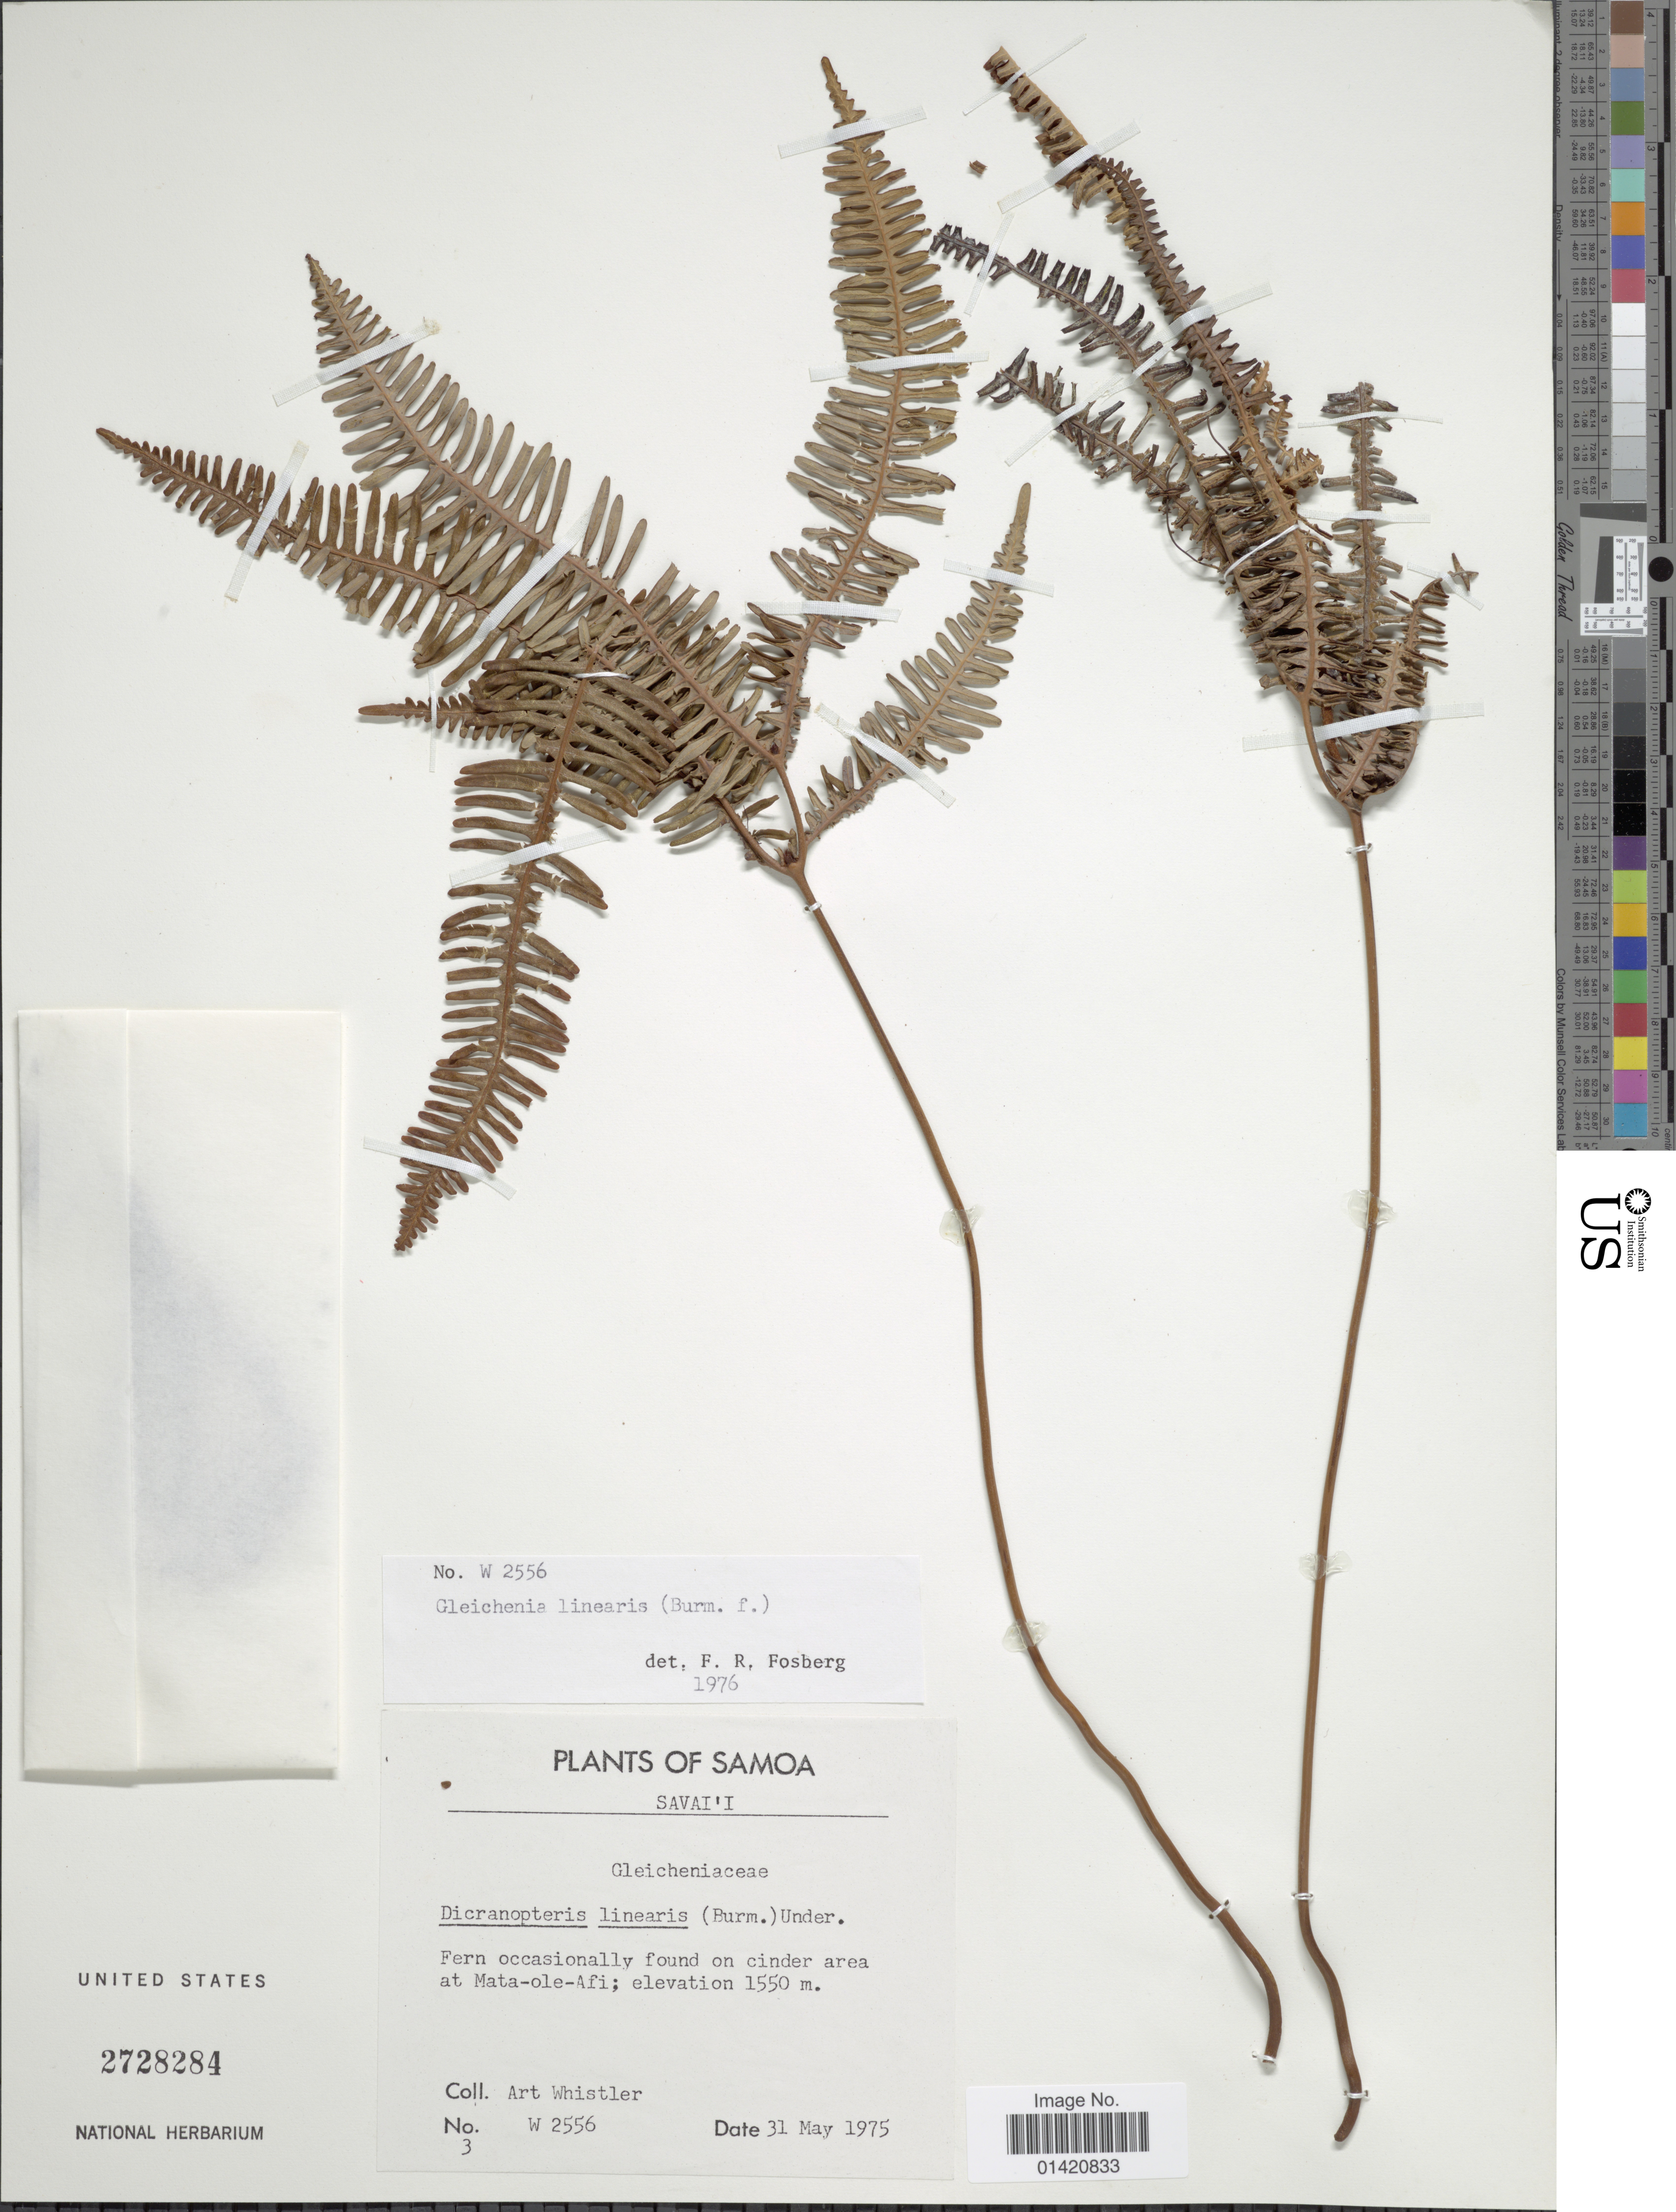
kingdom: Plantae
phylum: Tracheophyta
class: Polypodiopsida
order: Gleicheniales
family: Gleicheniaceae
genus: Dicranopteris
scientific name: Dicranopteris linearis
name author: (Burm. f.) Underw.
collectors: A. Whistler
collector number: W 2556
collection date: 1975-05-31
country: Samoa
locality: Samoa, Savai'i, fern occasional found on cinder area at mata-ole-Afi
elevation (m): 1550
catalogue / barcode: US 2728284